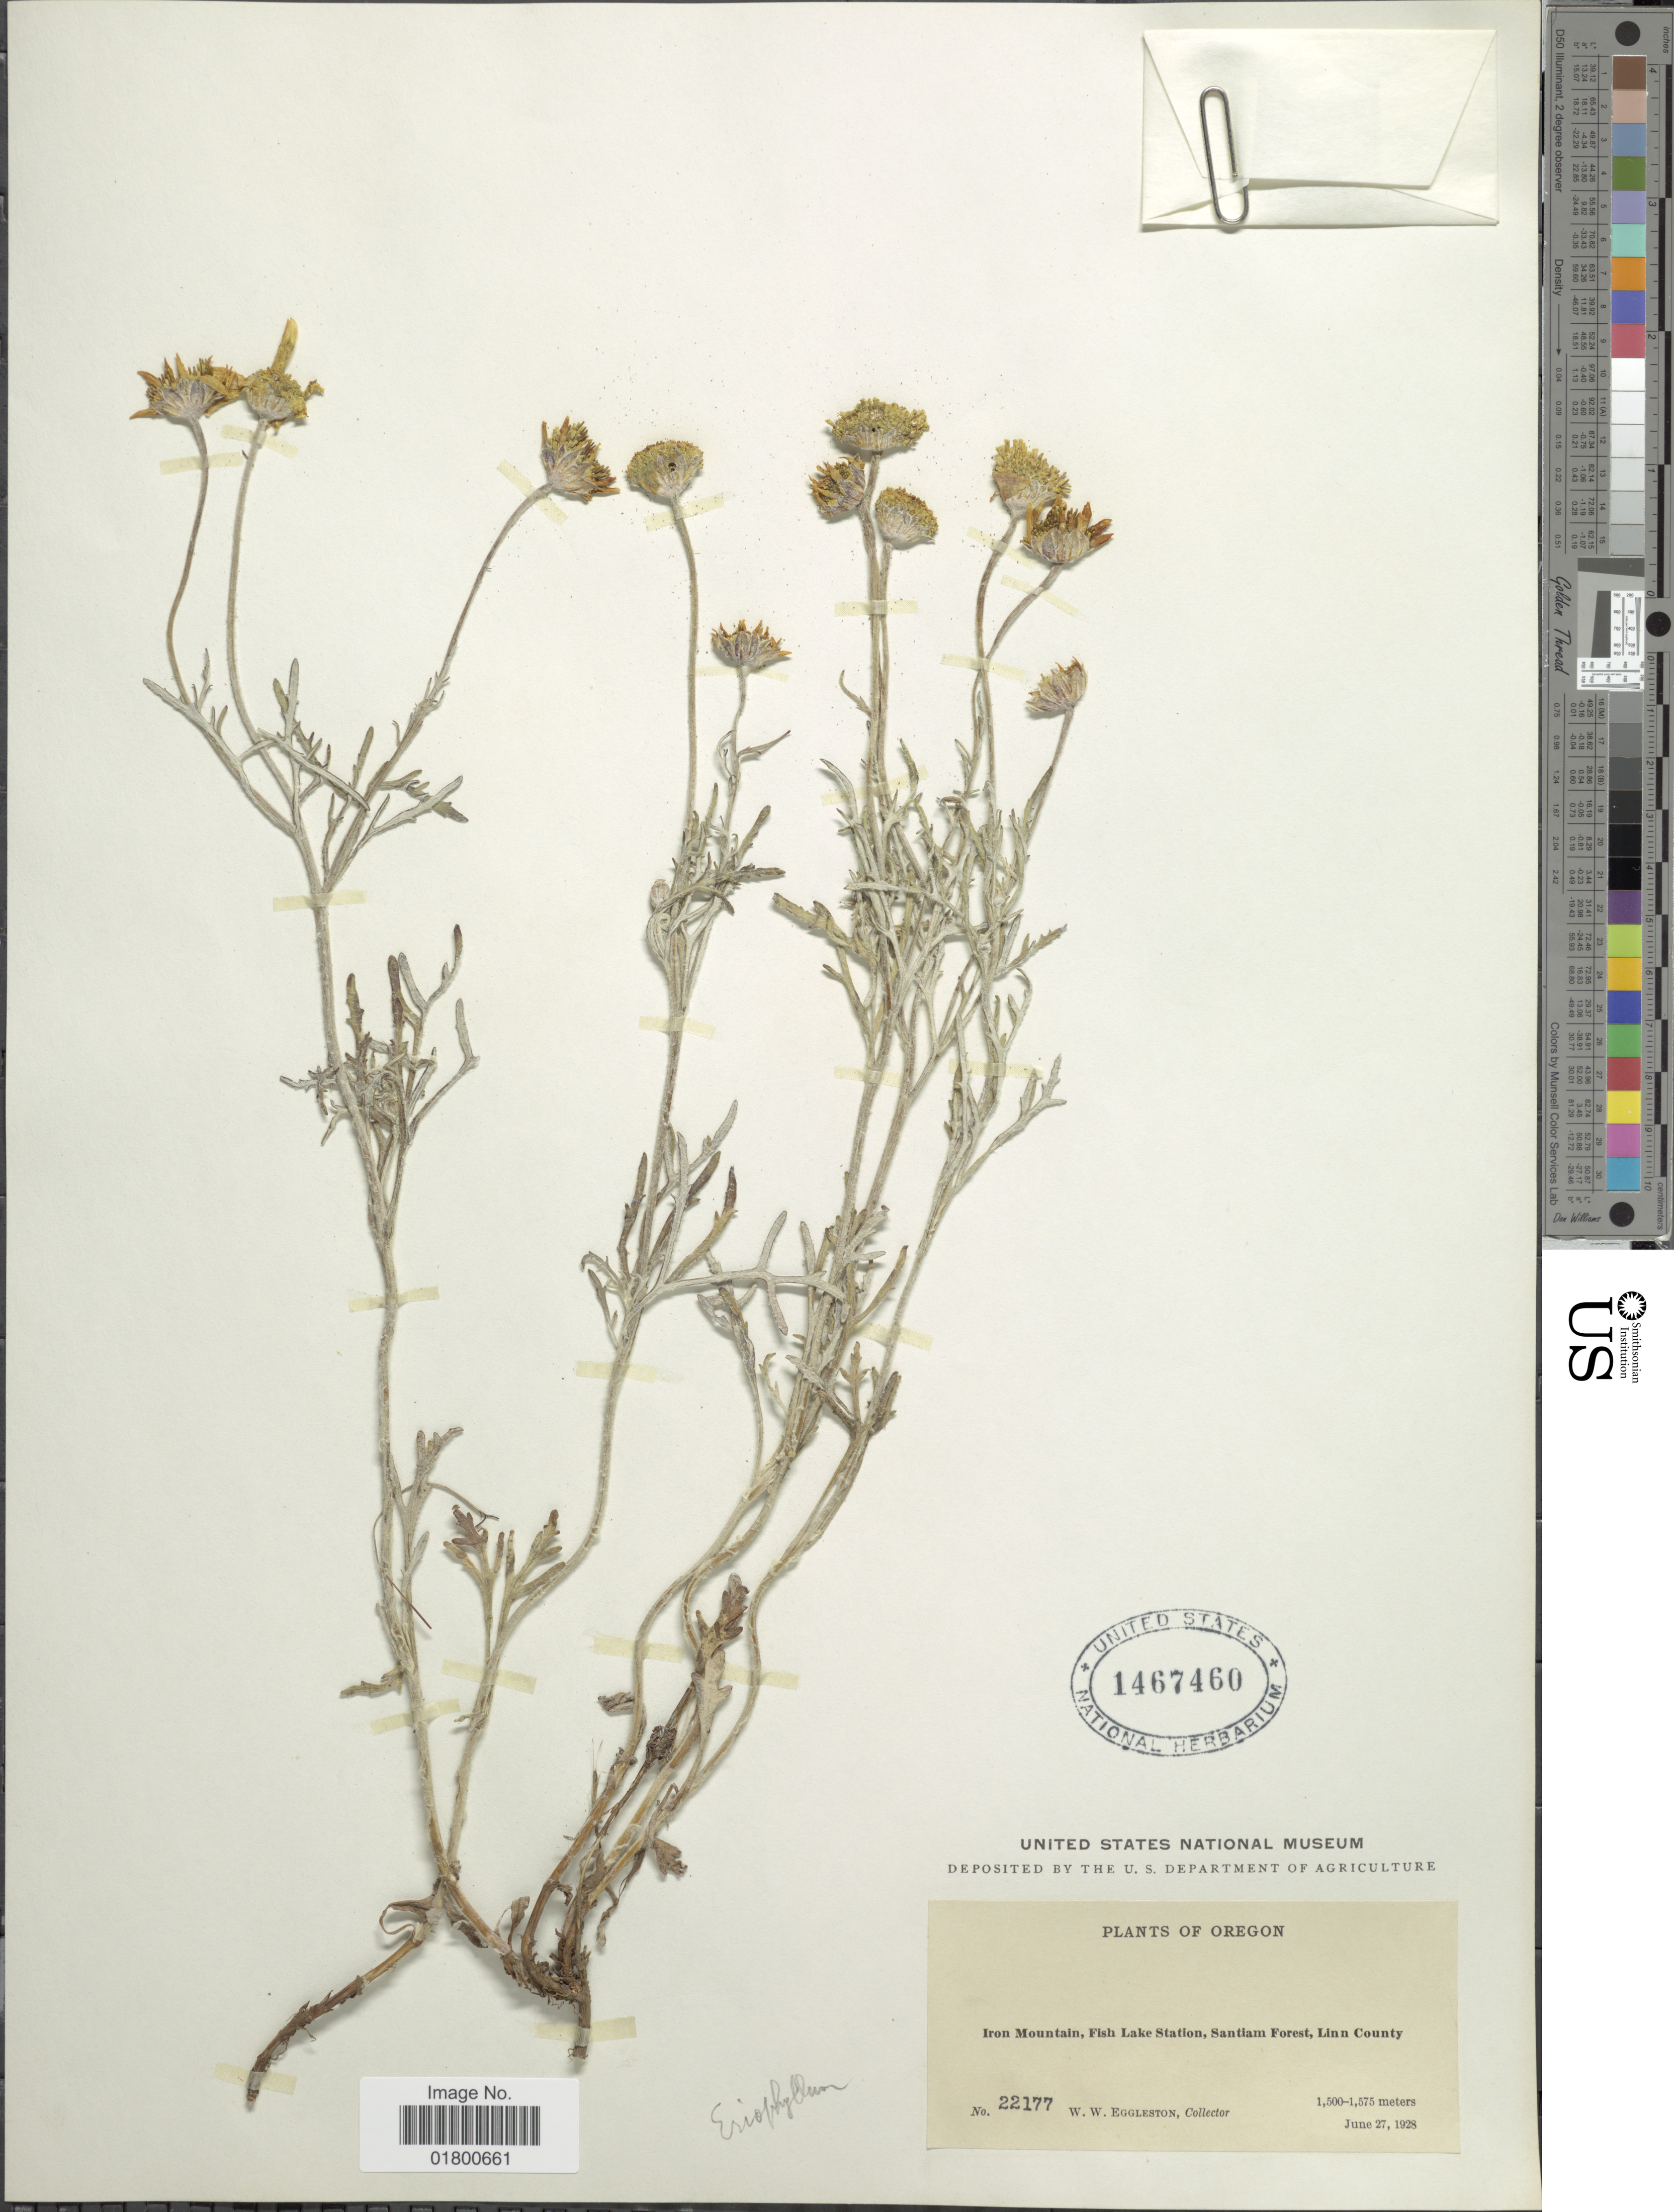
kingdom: Plantae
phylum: Tracheophyta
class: Magnoliopsida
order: Asterales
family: Asteraceae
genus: Eriophyllum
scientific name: Eriophyllum watsonii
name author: A. Gray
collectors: W. W. Eggleston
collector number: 22177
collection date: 1928-06-27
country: United States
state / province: Oregon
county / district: Linn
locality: Iron Mountain, Fish Lake Station, Santiam Forest, Linn County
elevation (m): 1500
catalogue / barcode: US 1467460